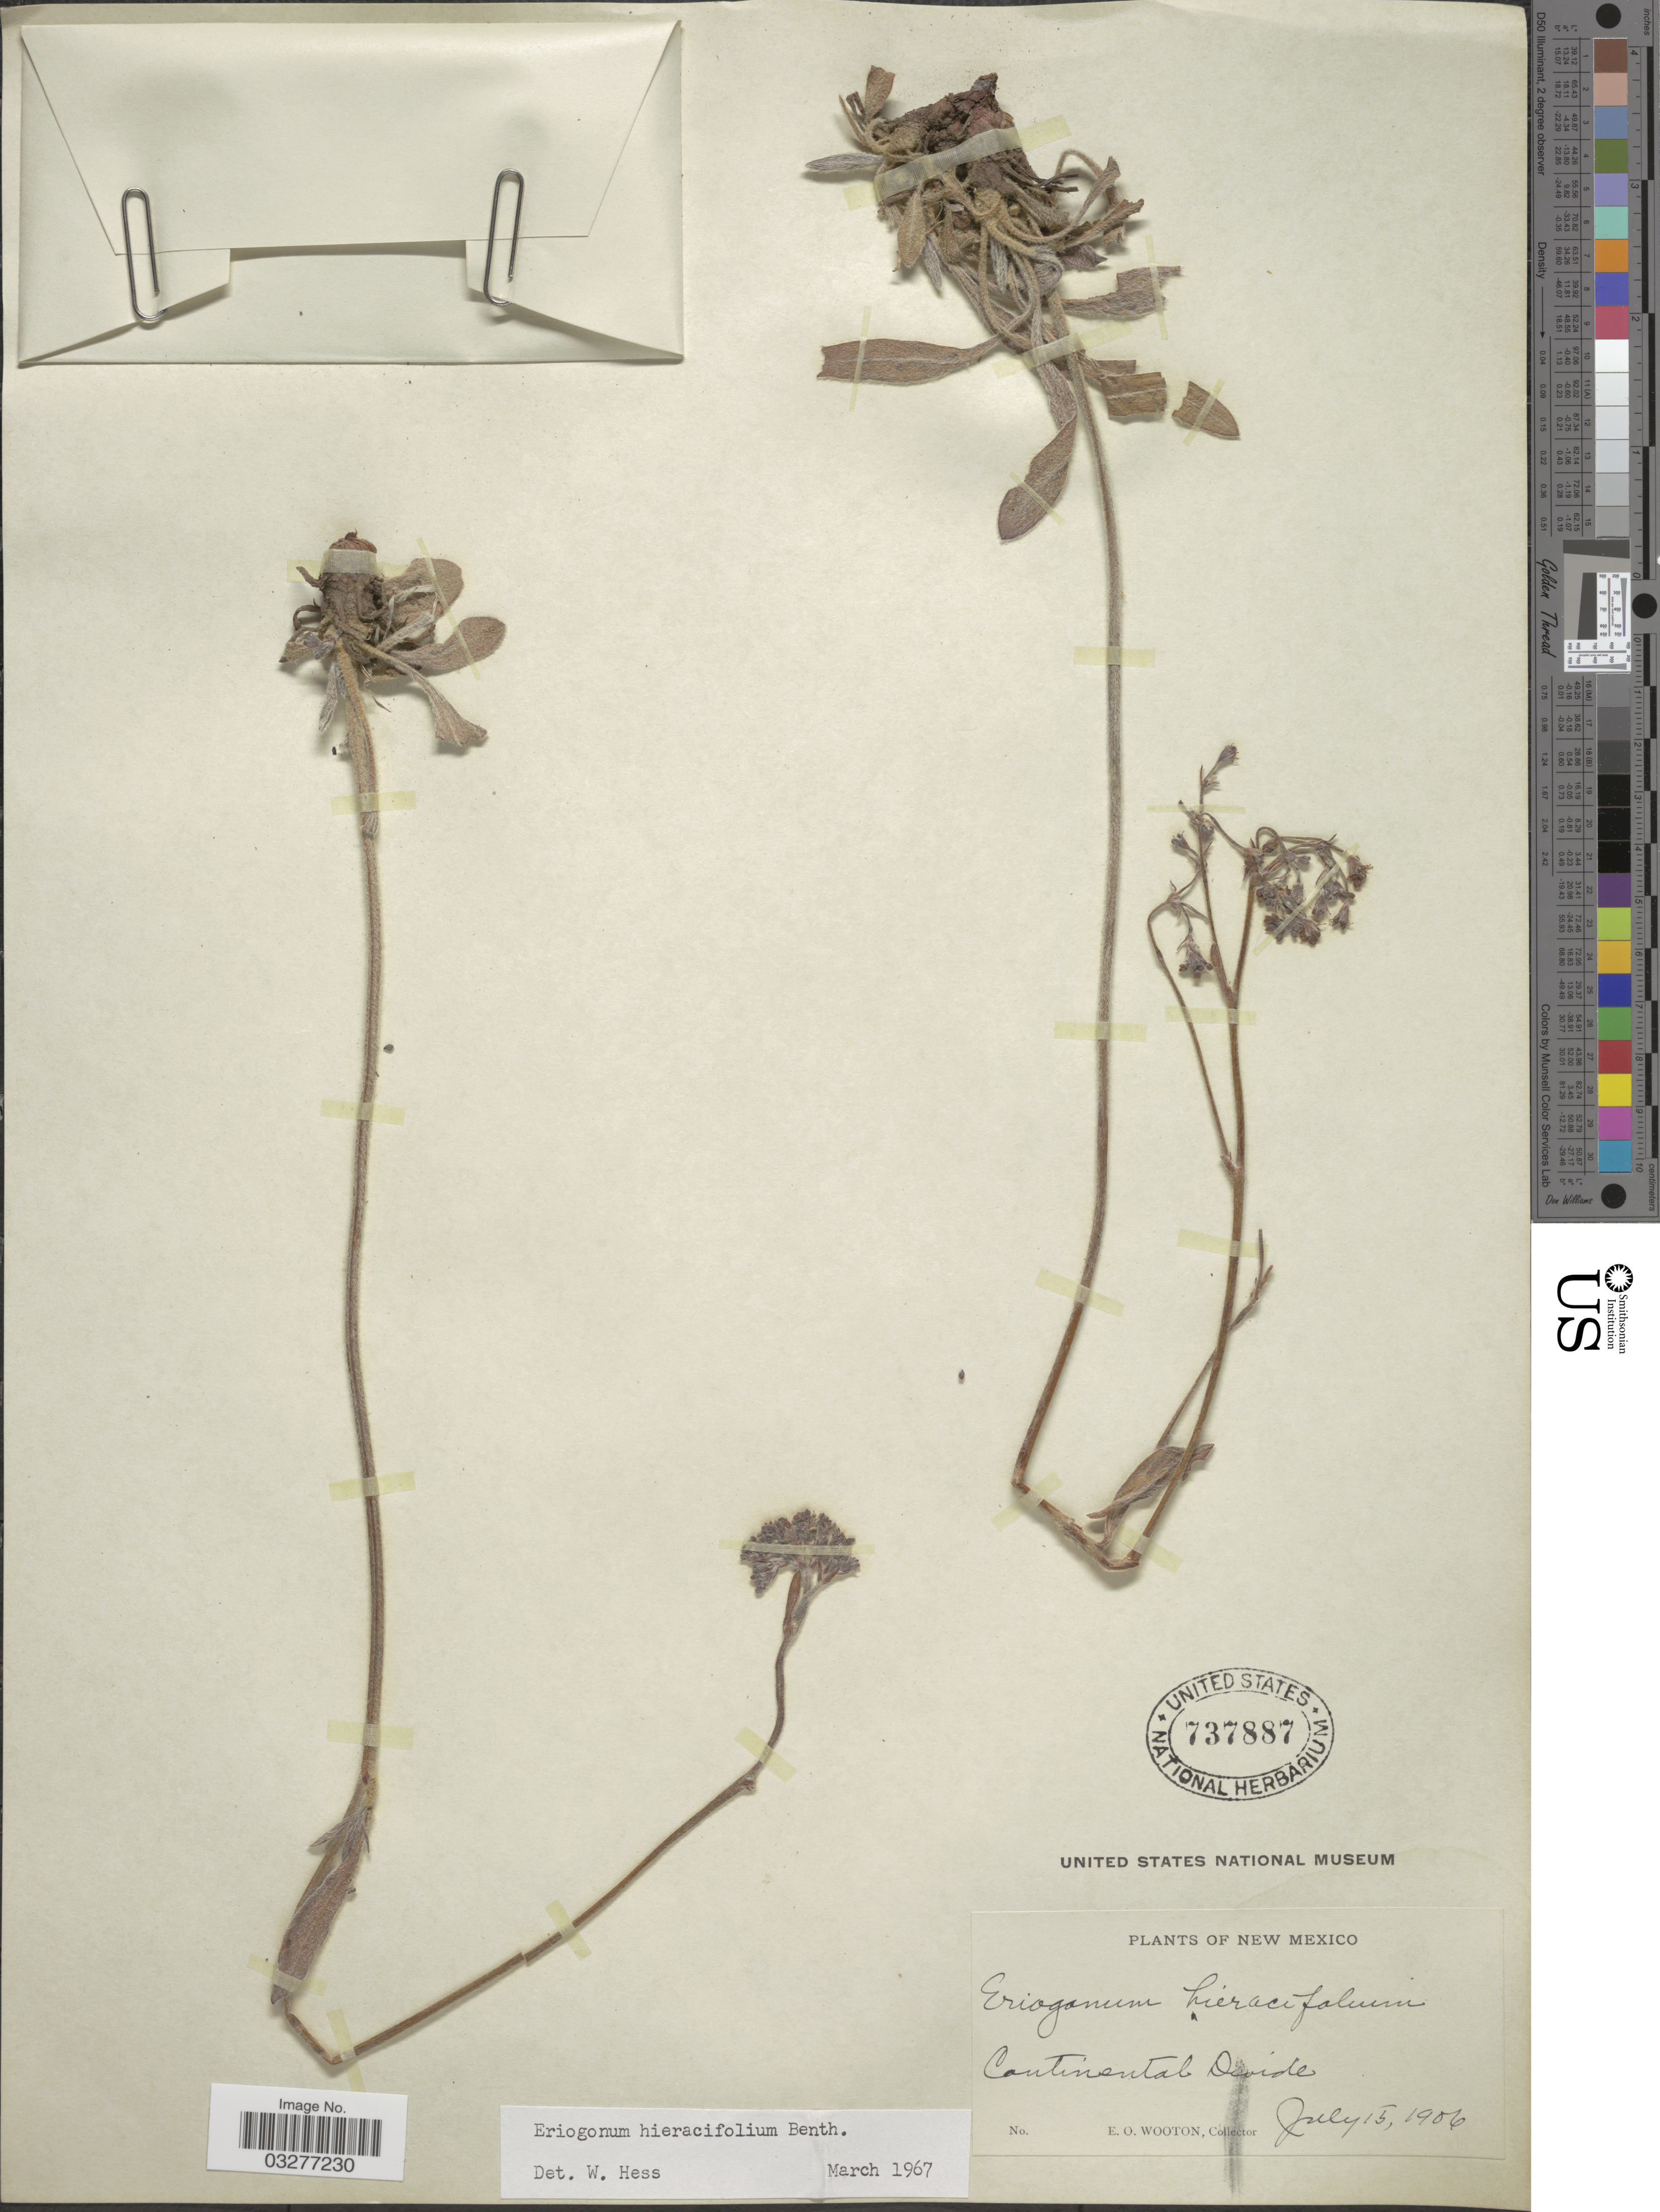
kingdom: Plantae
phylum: Tracheophyta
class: Magnoliopsida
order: Caryophyllales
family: Polygonaceae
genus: Eriogonum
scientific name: Eriogonum hieraciifolium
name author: Benth. in DC.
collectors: E. O. Wooton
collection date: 1906-07-15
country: United States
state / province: New Mexico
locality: Continental Divide.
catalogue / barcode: US 737887